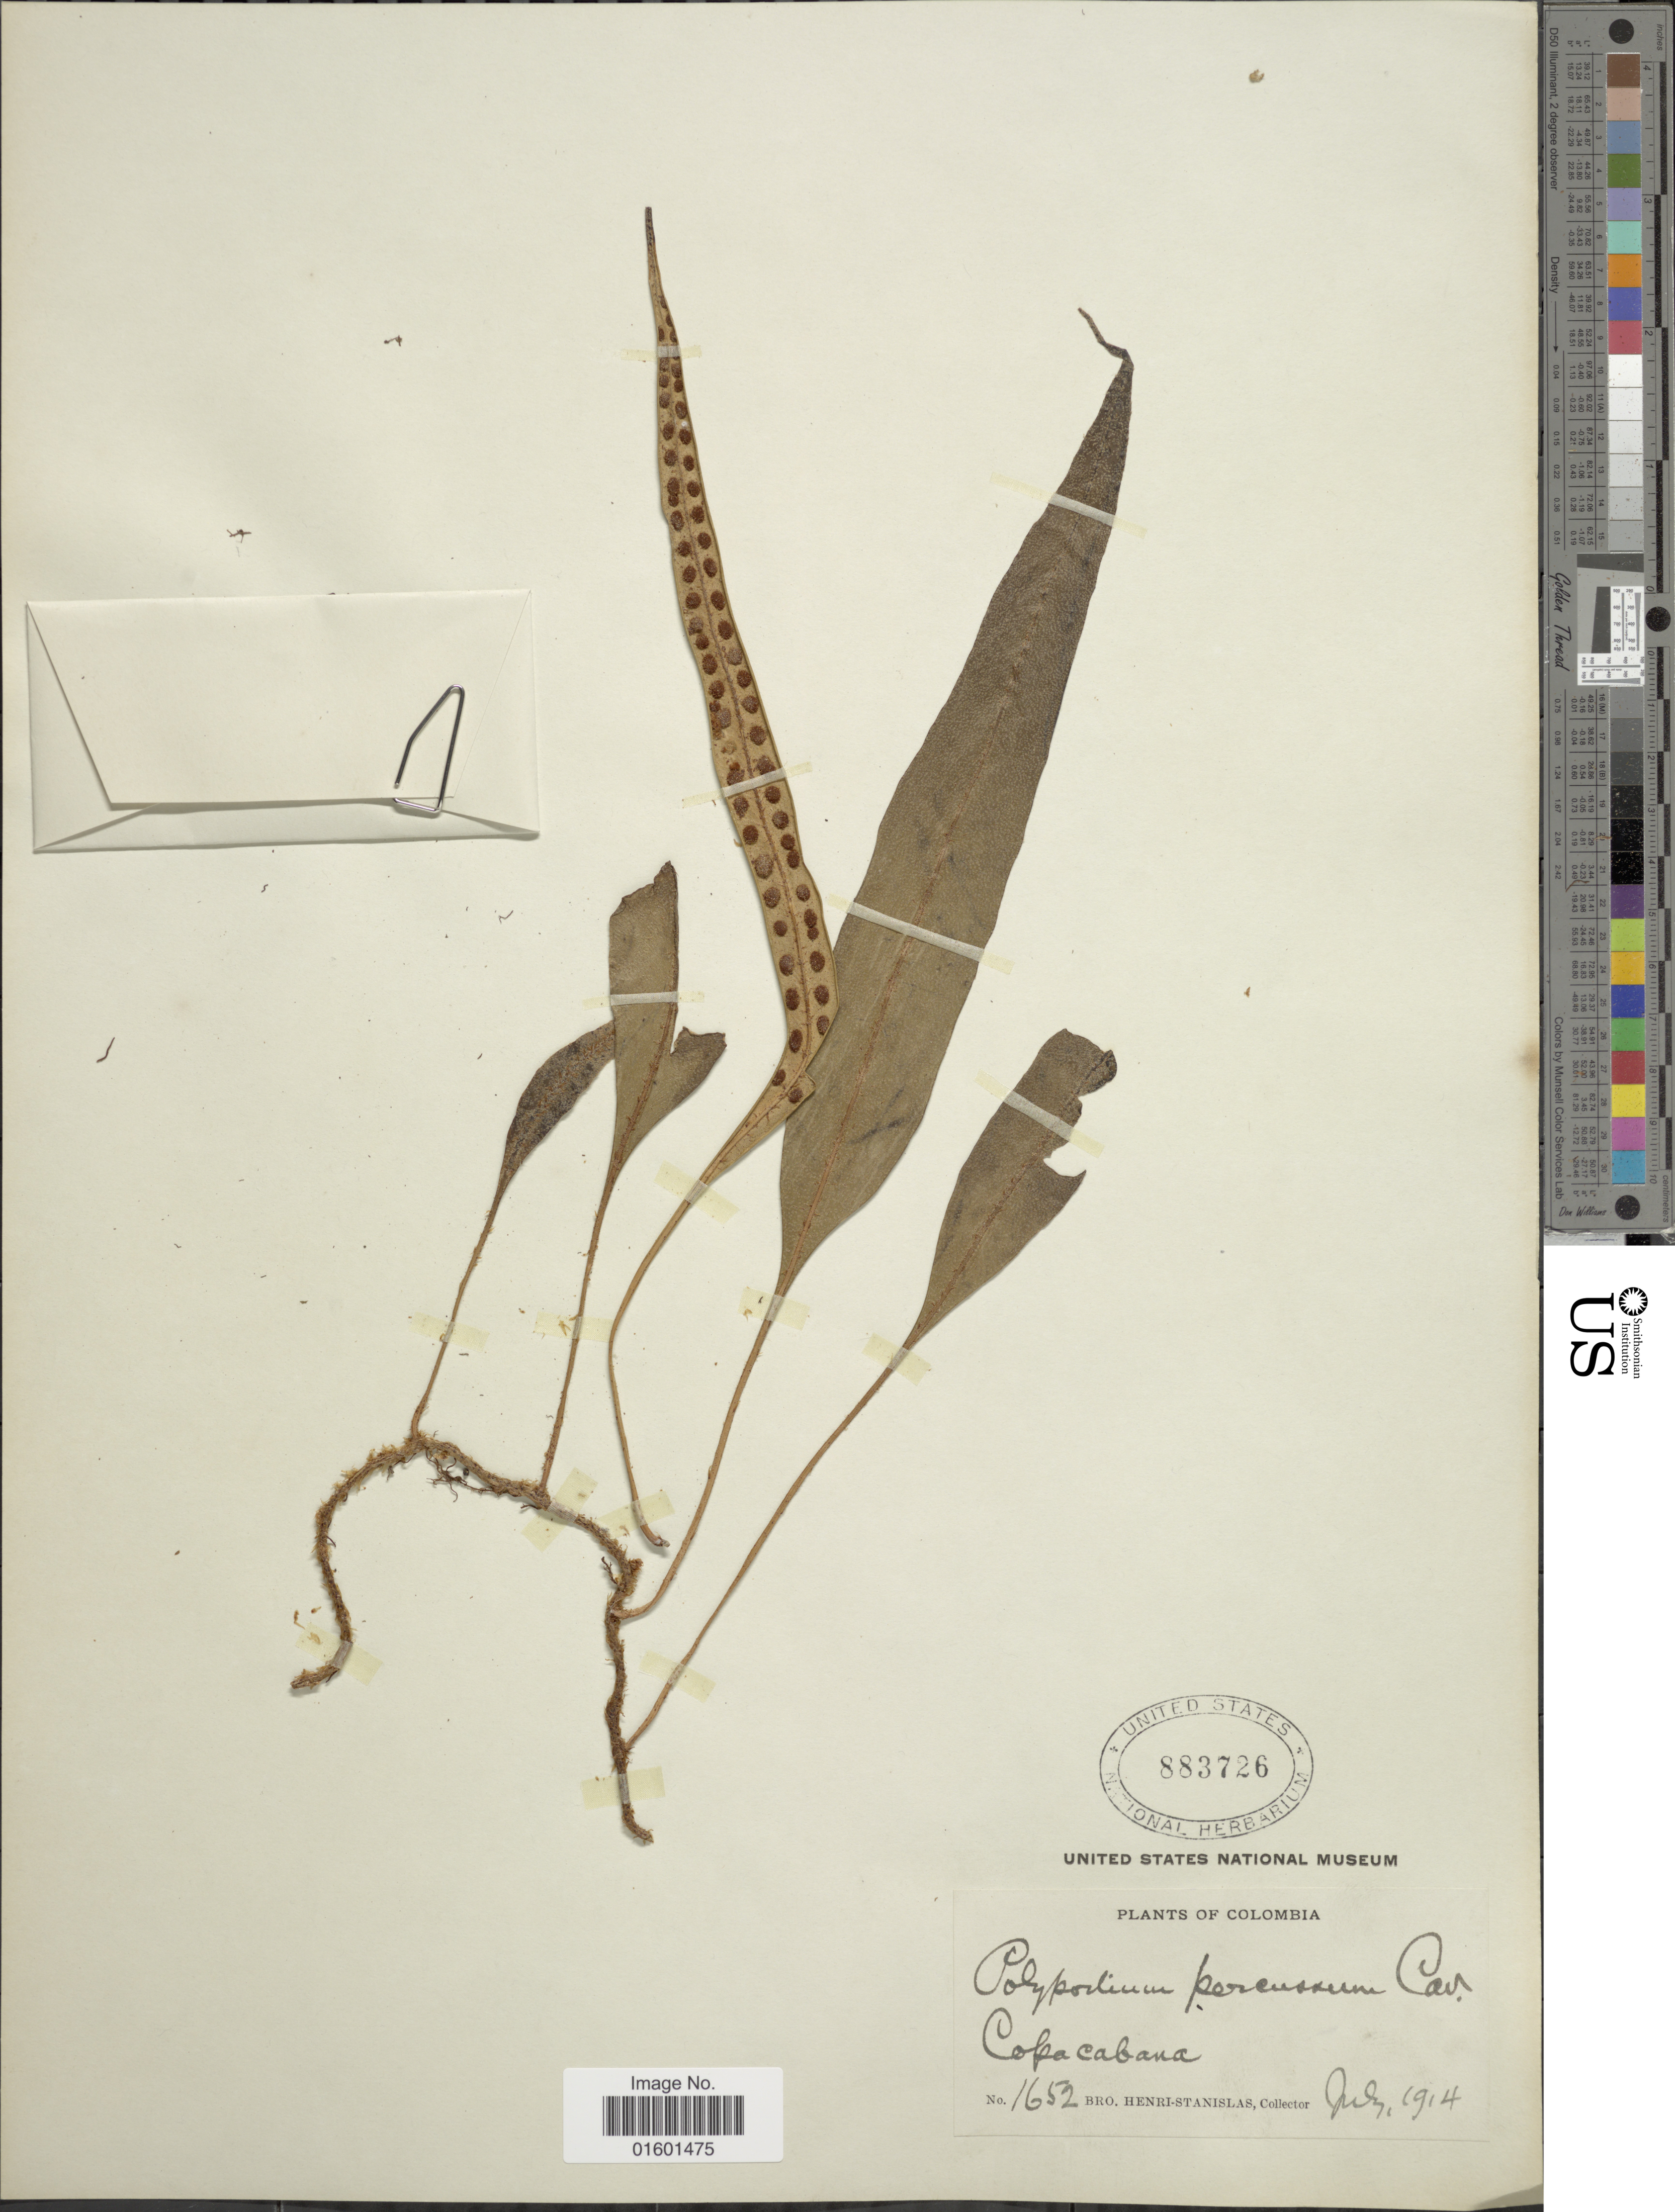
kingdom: Plantae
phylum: Tracheophyta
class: Polypodiopsida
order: Polypodiales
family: Polypodiaceae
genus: Microgramma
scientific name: Microgramma percussa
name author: (Cav.) de la Sota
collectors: Henri-Stanislas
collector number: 1652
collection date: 1914-07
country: Colombia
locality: Copacabana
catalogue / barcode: US 883726